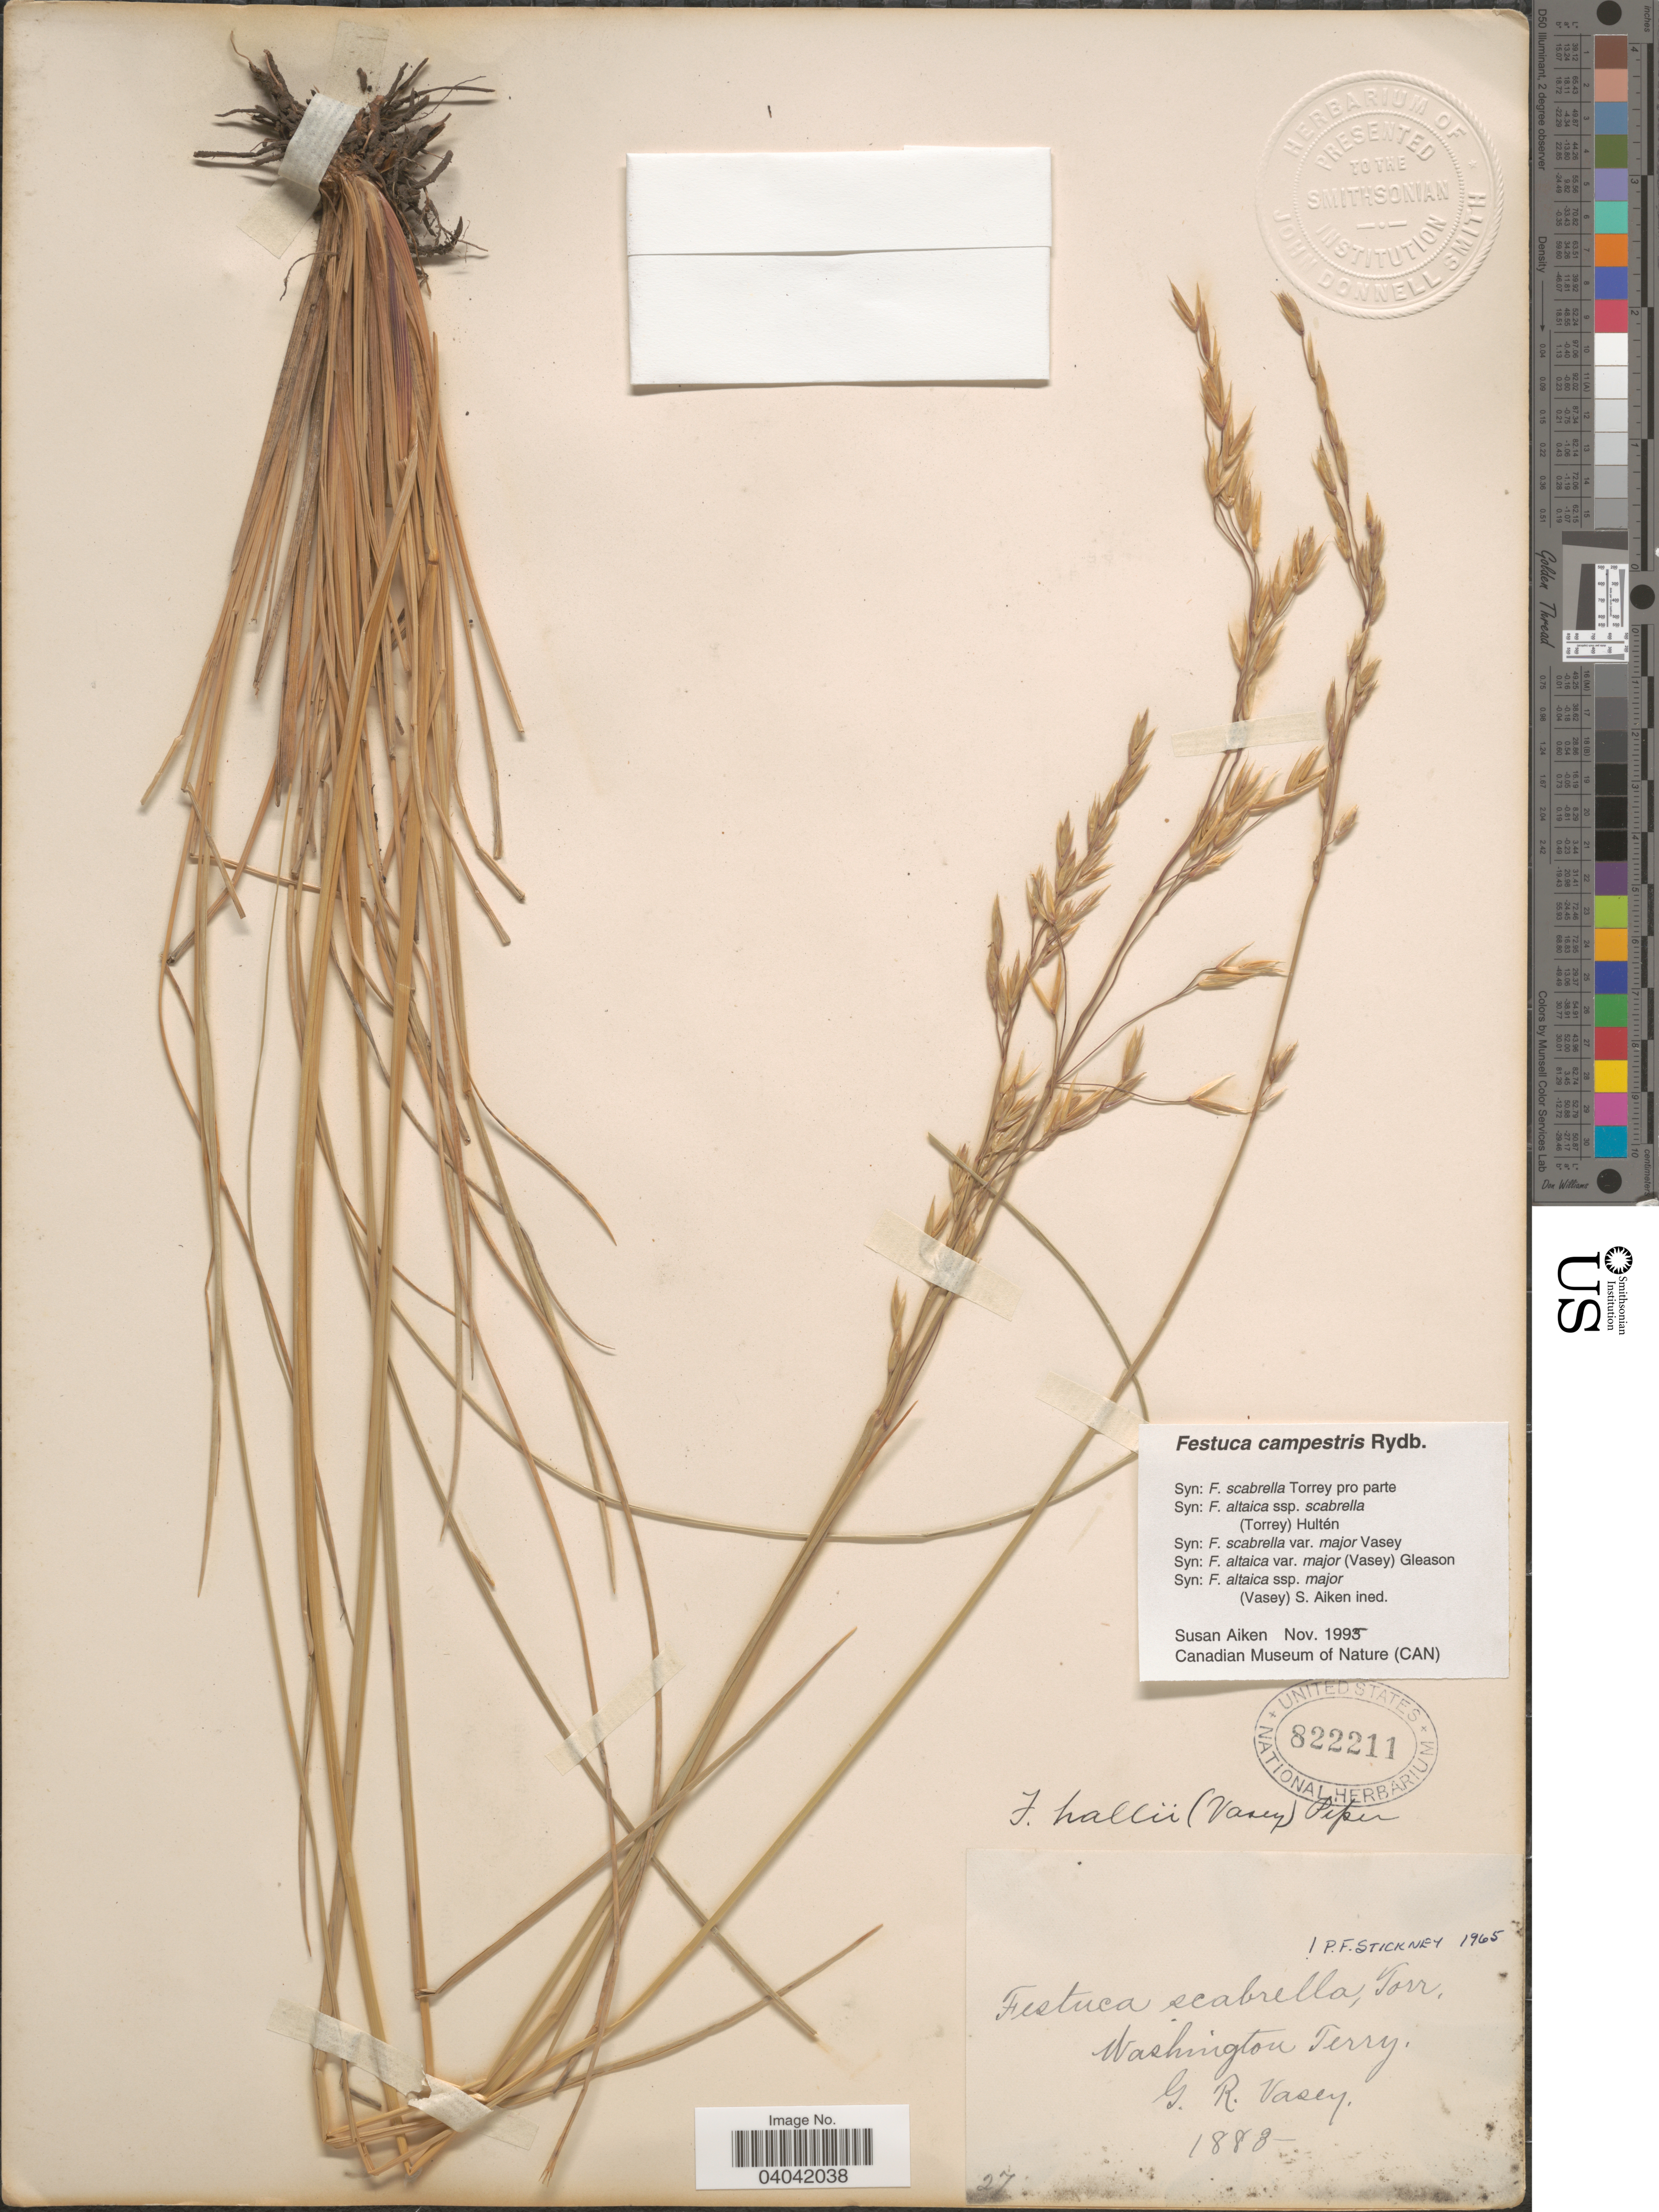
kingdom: Plantae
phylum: Tracheophyta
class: Liliopsida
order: Poales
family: Poaceae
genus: Festuca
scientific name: Festuca campestris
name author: Rydb.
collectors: G. R. Vasey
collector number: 27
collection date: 1883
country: United States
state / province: Washington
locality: Washington Terry.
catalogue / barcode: US 822211